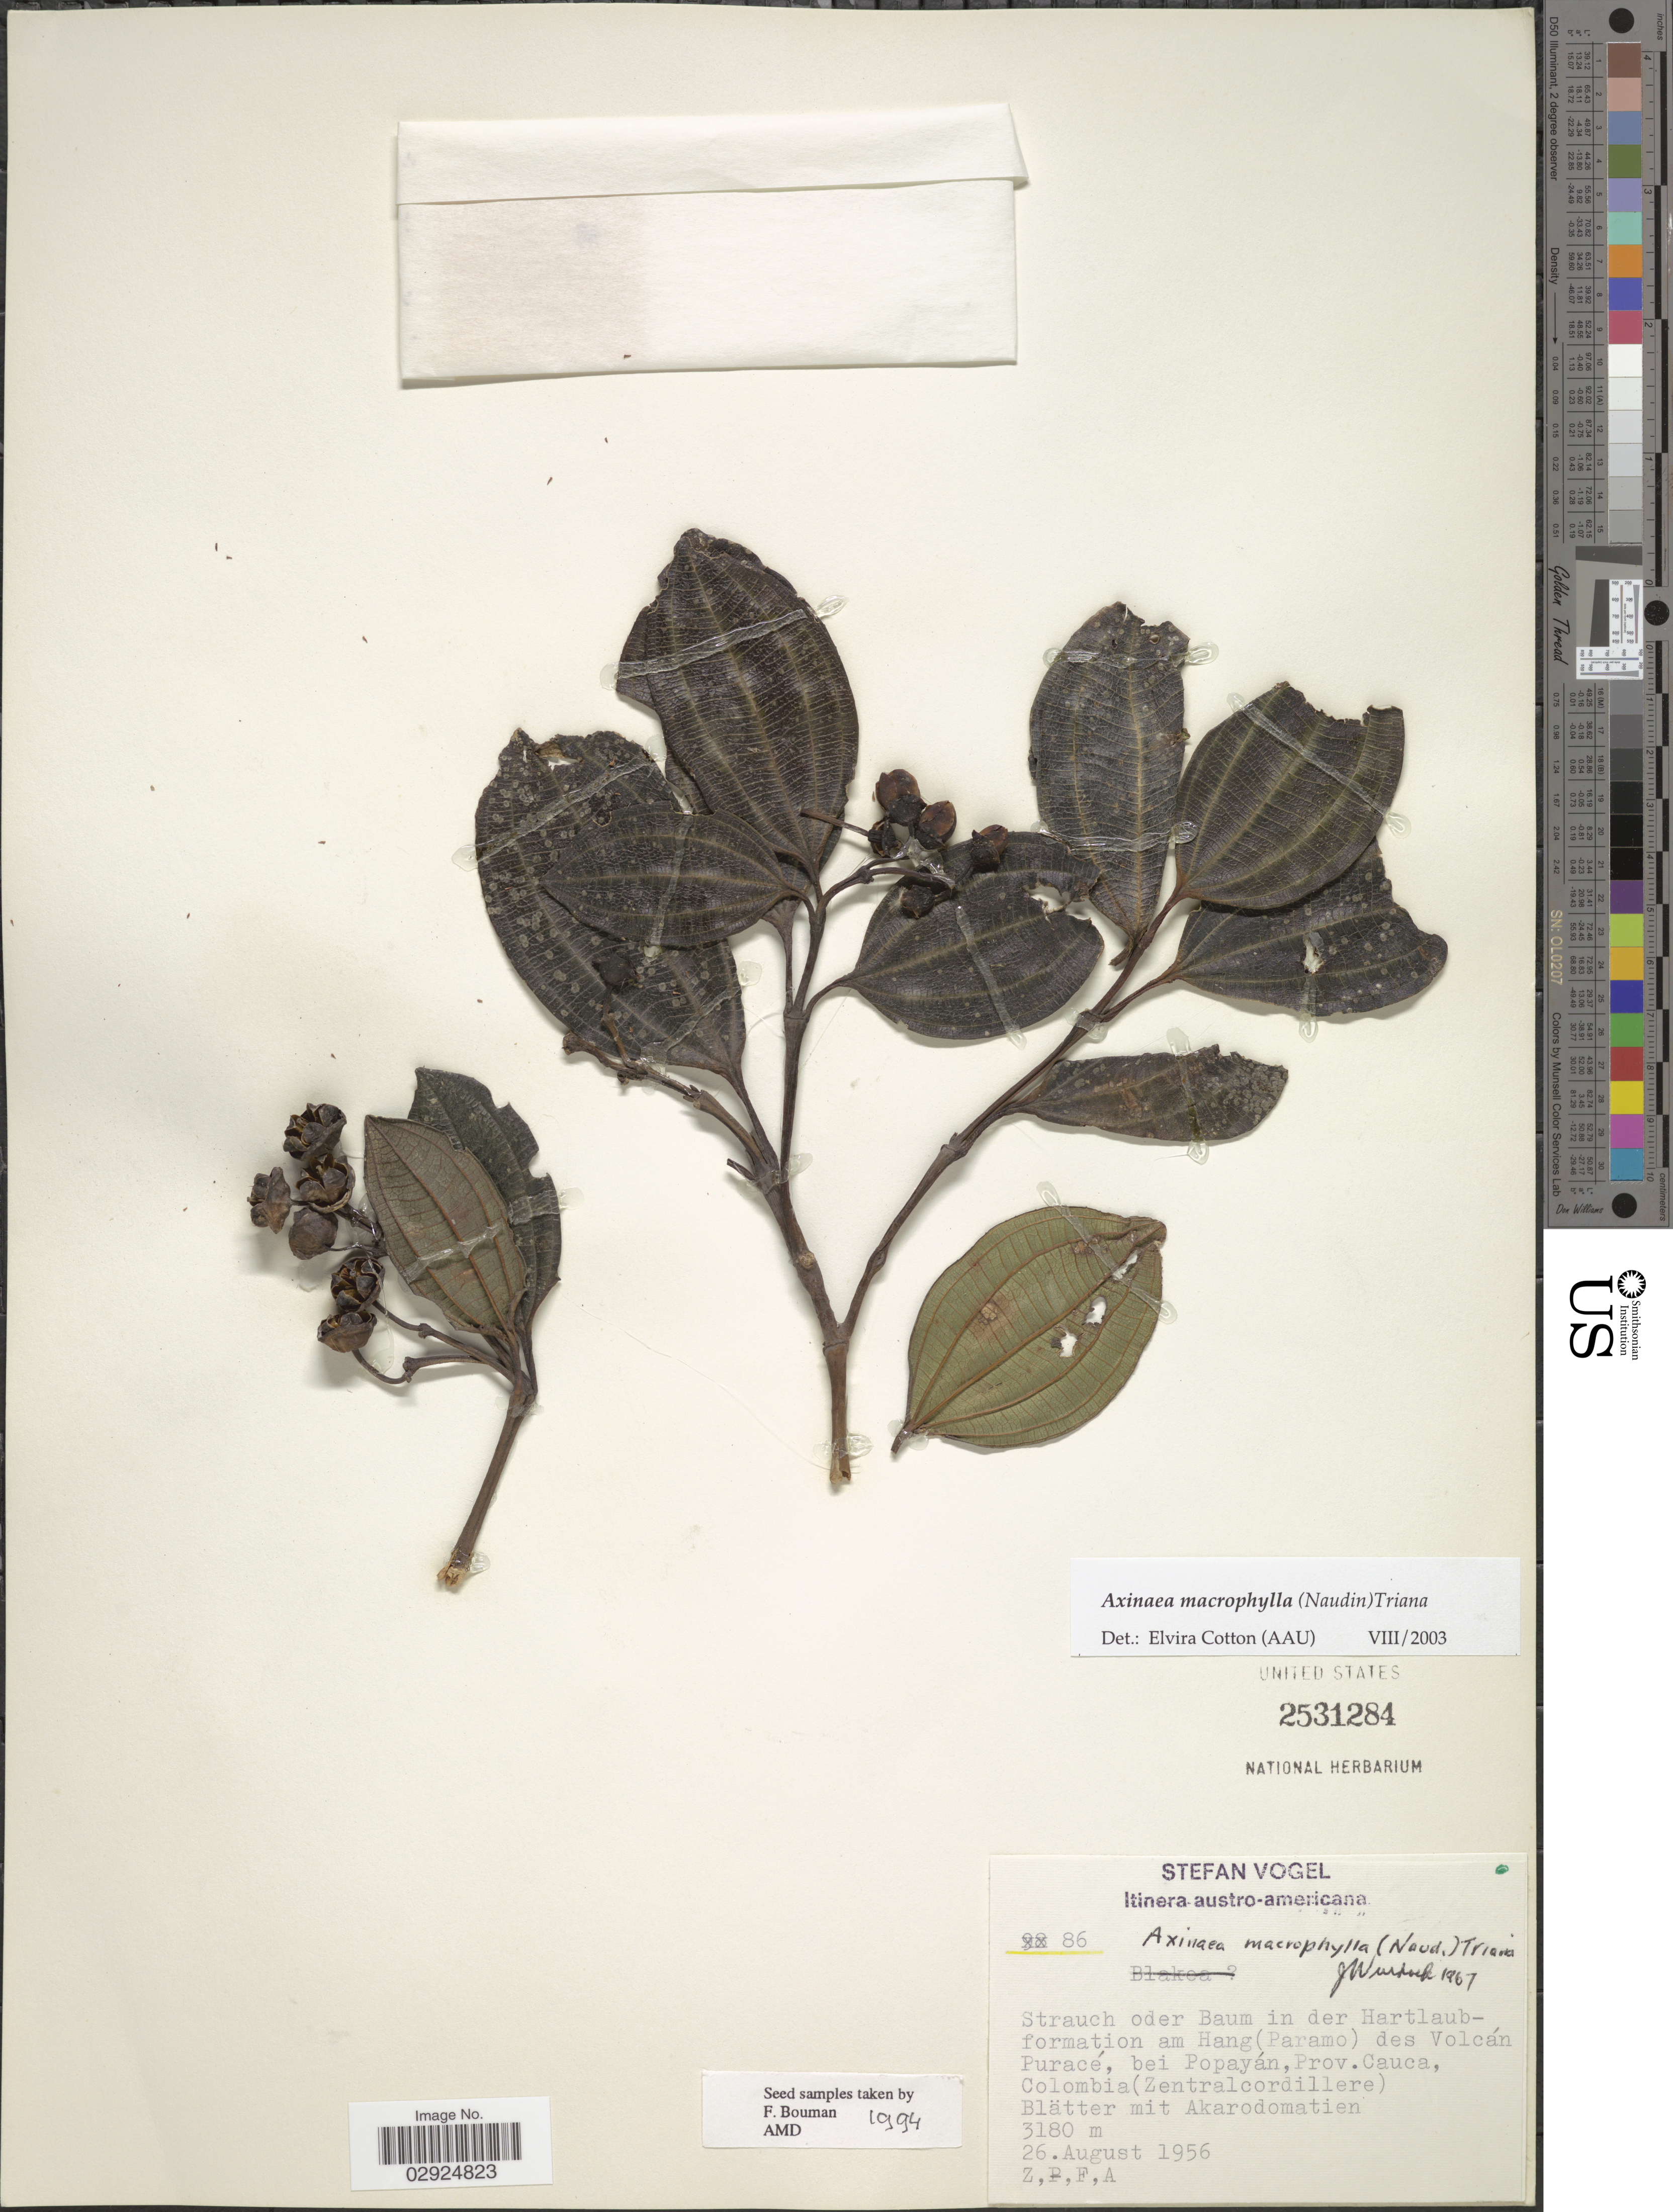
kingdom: Plantae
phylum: Tracheophyta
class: Magnoliopsida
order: Myrtales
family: Melastomataceae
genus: Axinaea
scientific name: Axinaea macrophylla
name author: (Naudin) Triana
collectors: S. Vogel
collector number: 86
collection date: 1956-08-26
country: Colombia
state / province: Cauca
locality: Strauch oder Baum in der Hartlaub-formation am Hang (Paramo) des Volcán Puracé, bei Popayán, Prov. Cauca, Colombia (Zentralcordillere).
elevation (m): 3180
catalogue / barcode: US 2531284